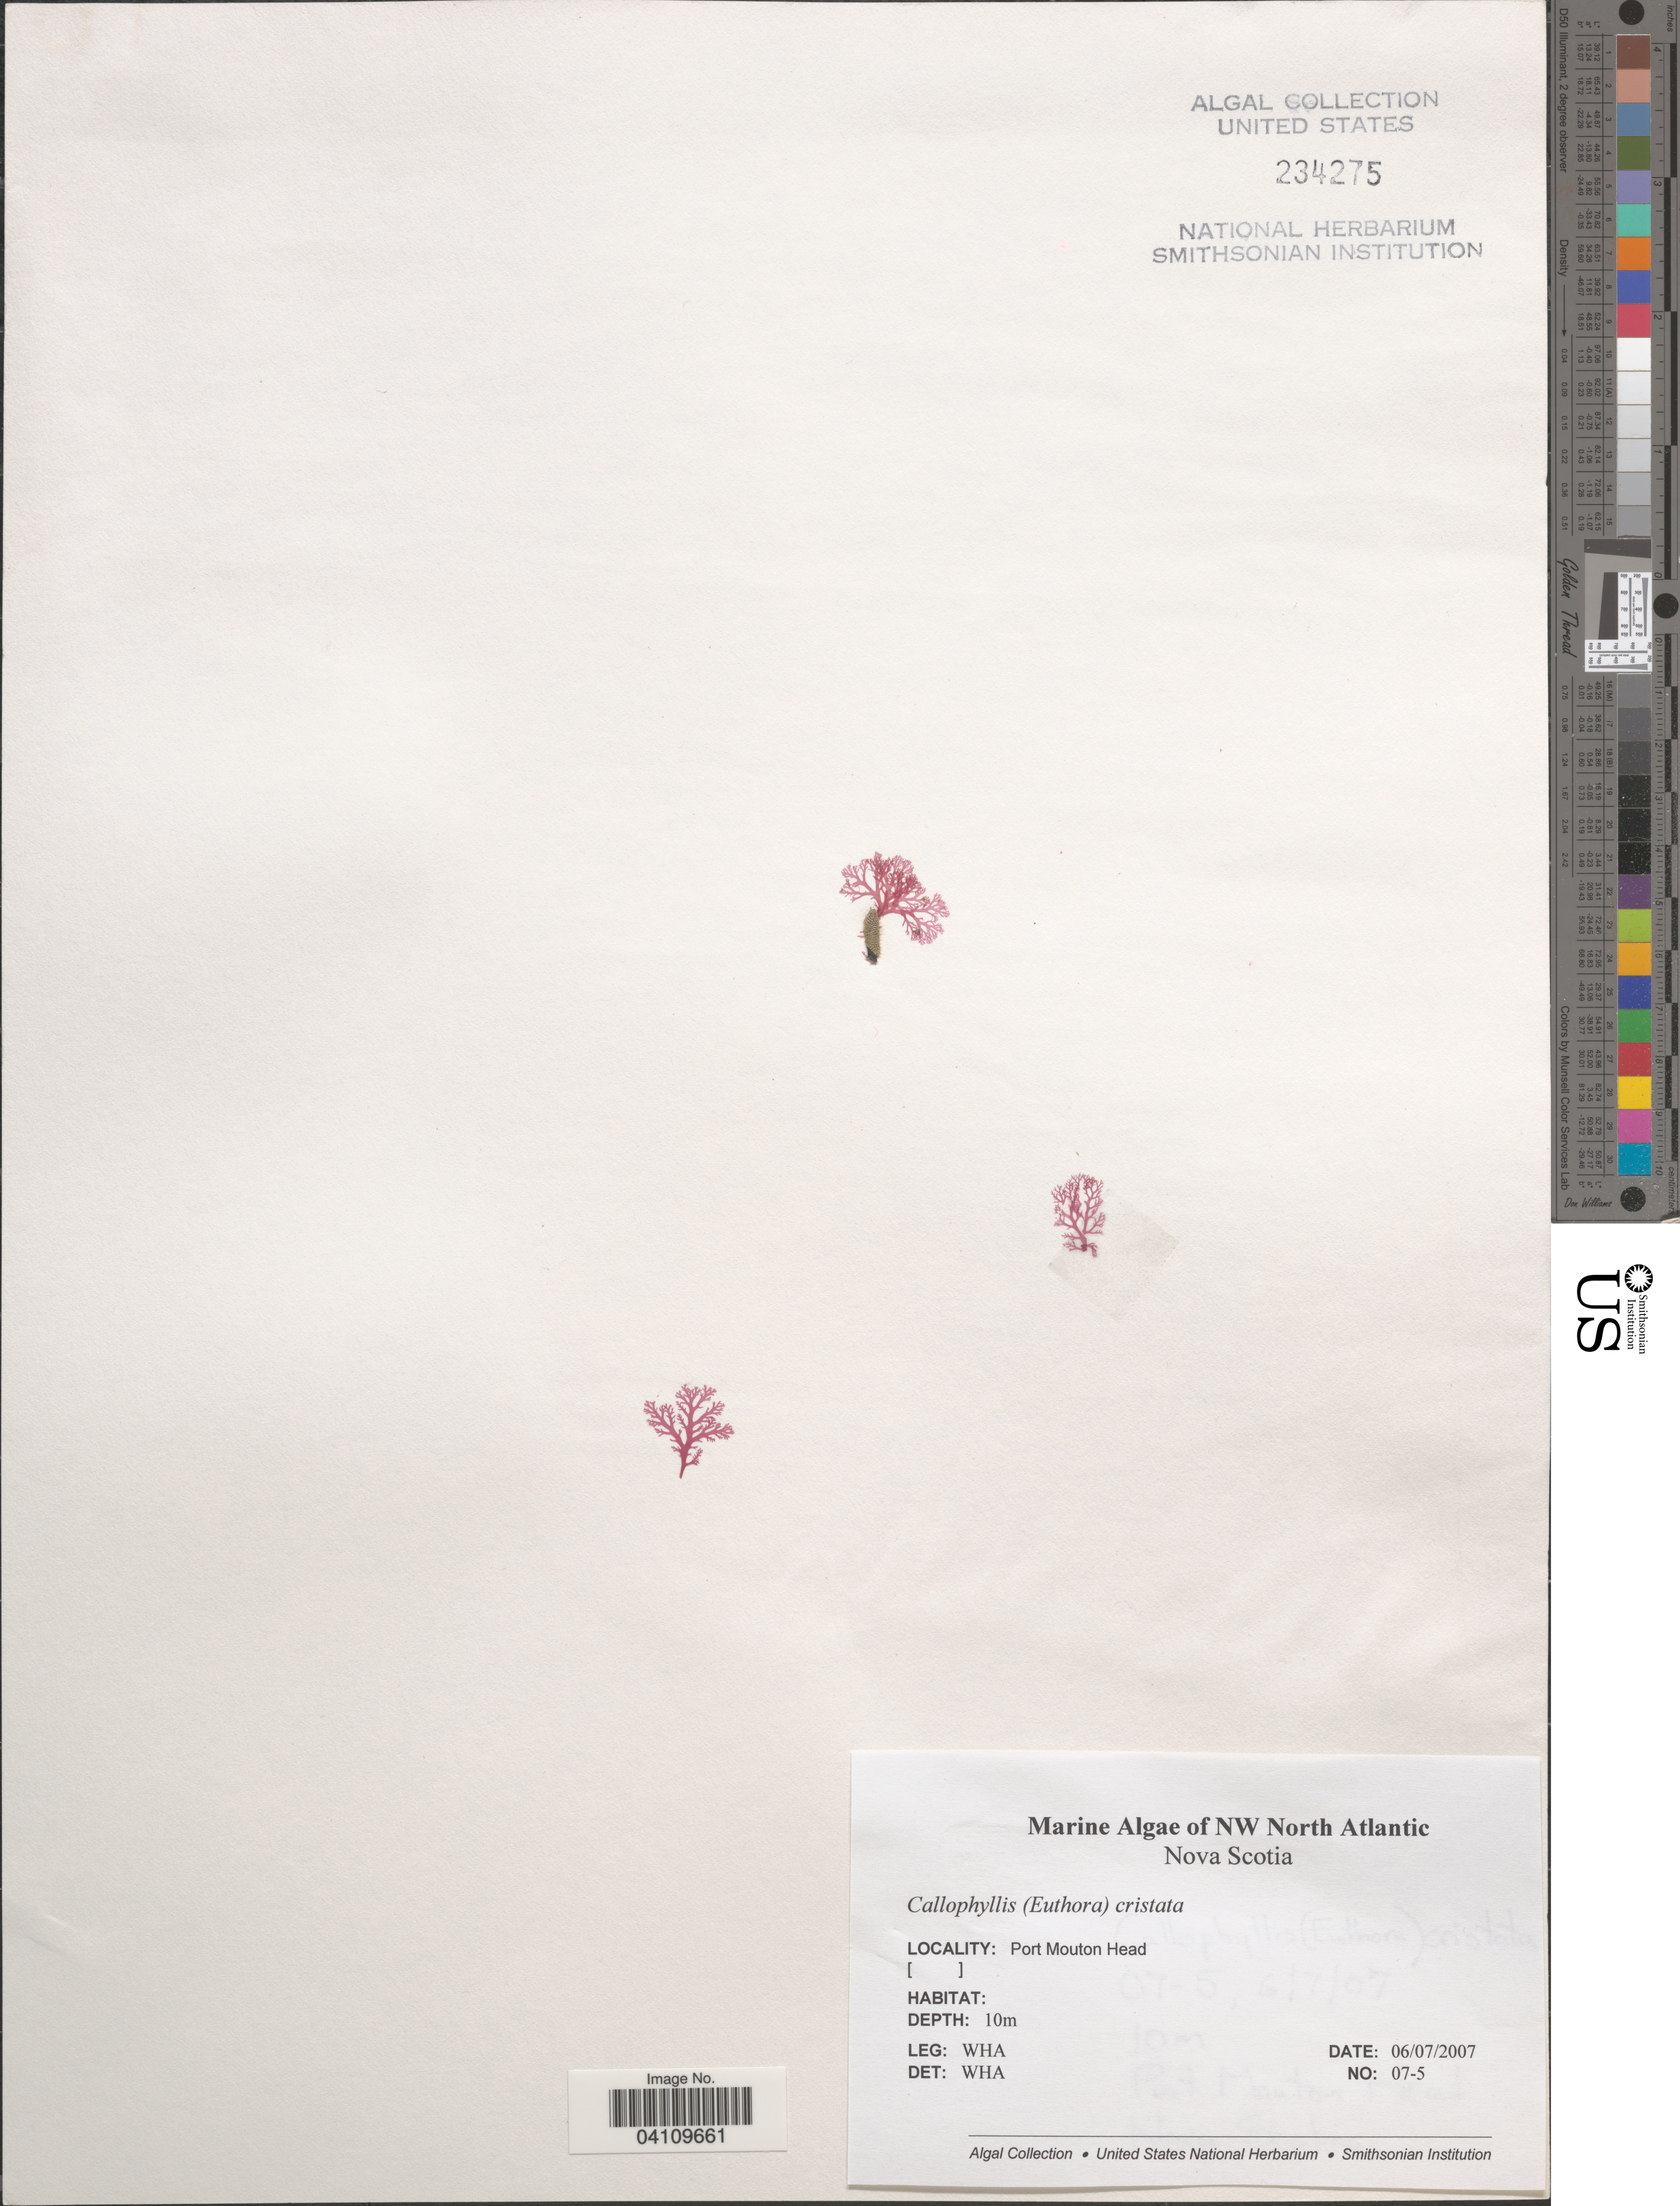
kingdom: Plantae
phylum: Rhodophyta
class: Florideophyceae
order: Gigartinales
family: Kallymeniaceae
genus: Euthora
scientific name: Euthora cristata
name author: (C. Agardh) J. Agardh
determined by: Algae name updating Project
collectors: W. H. Adey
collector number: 07-5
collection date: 2007-07-06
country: Canada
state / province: Nova Scotia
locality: NW North Atlantic. Port Mouton Head.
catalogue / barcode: US 234275